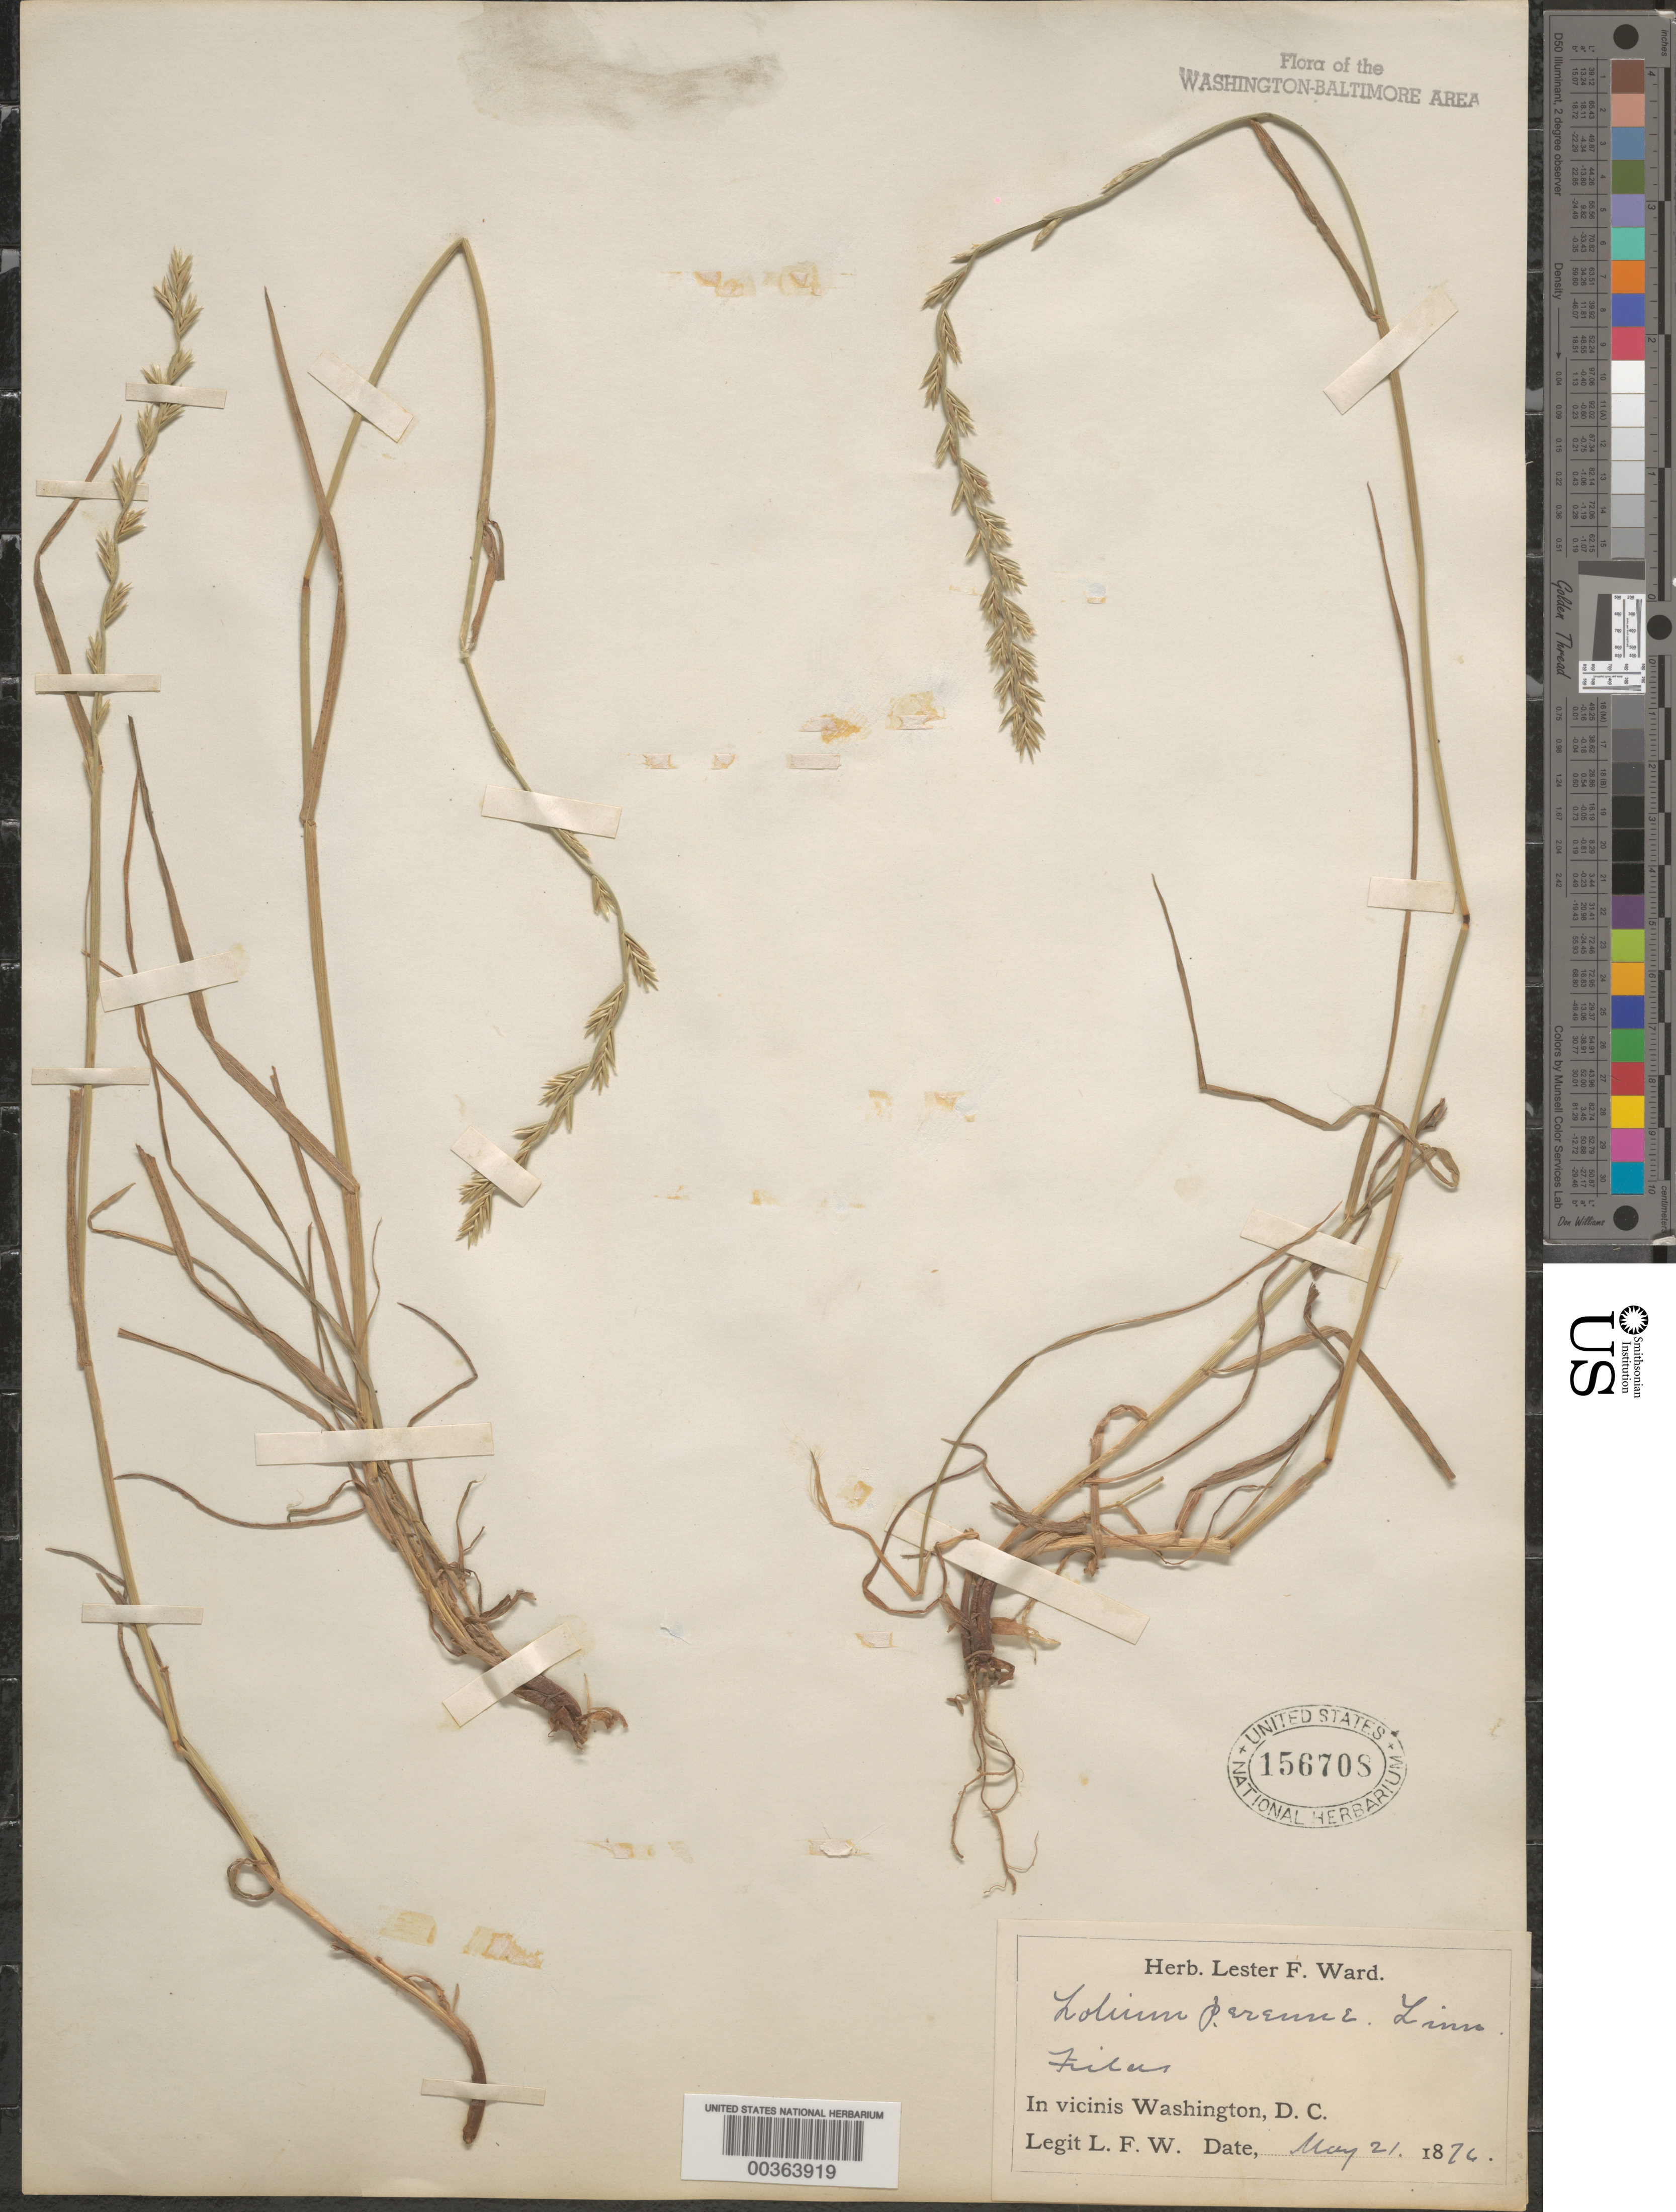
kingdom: Plantae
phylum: Tracheophyta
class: Liliopsida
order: Poales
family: Poaceae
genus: Lolium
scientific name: Lolium perenne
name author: L.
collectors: L. F. Ward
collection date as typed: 21 May 1876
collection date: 1876-05-21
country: United States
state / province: District of Columbia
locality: Washington DC area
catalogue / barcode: US 156708